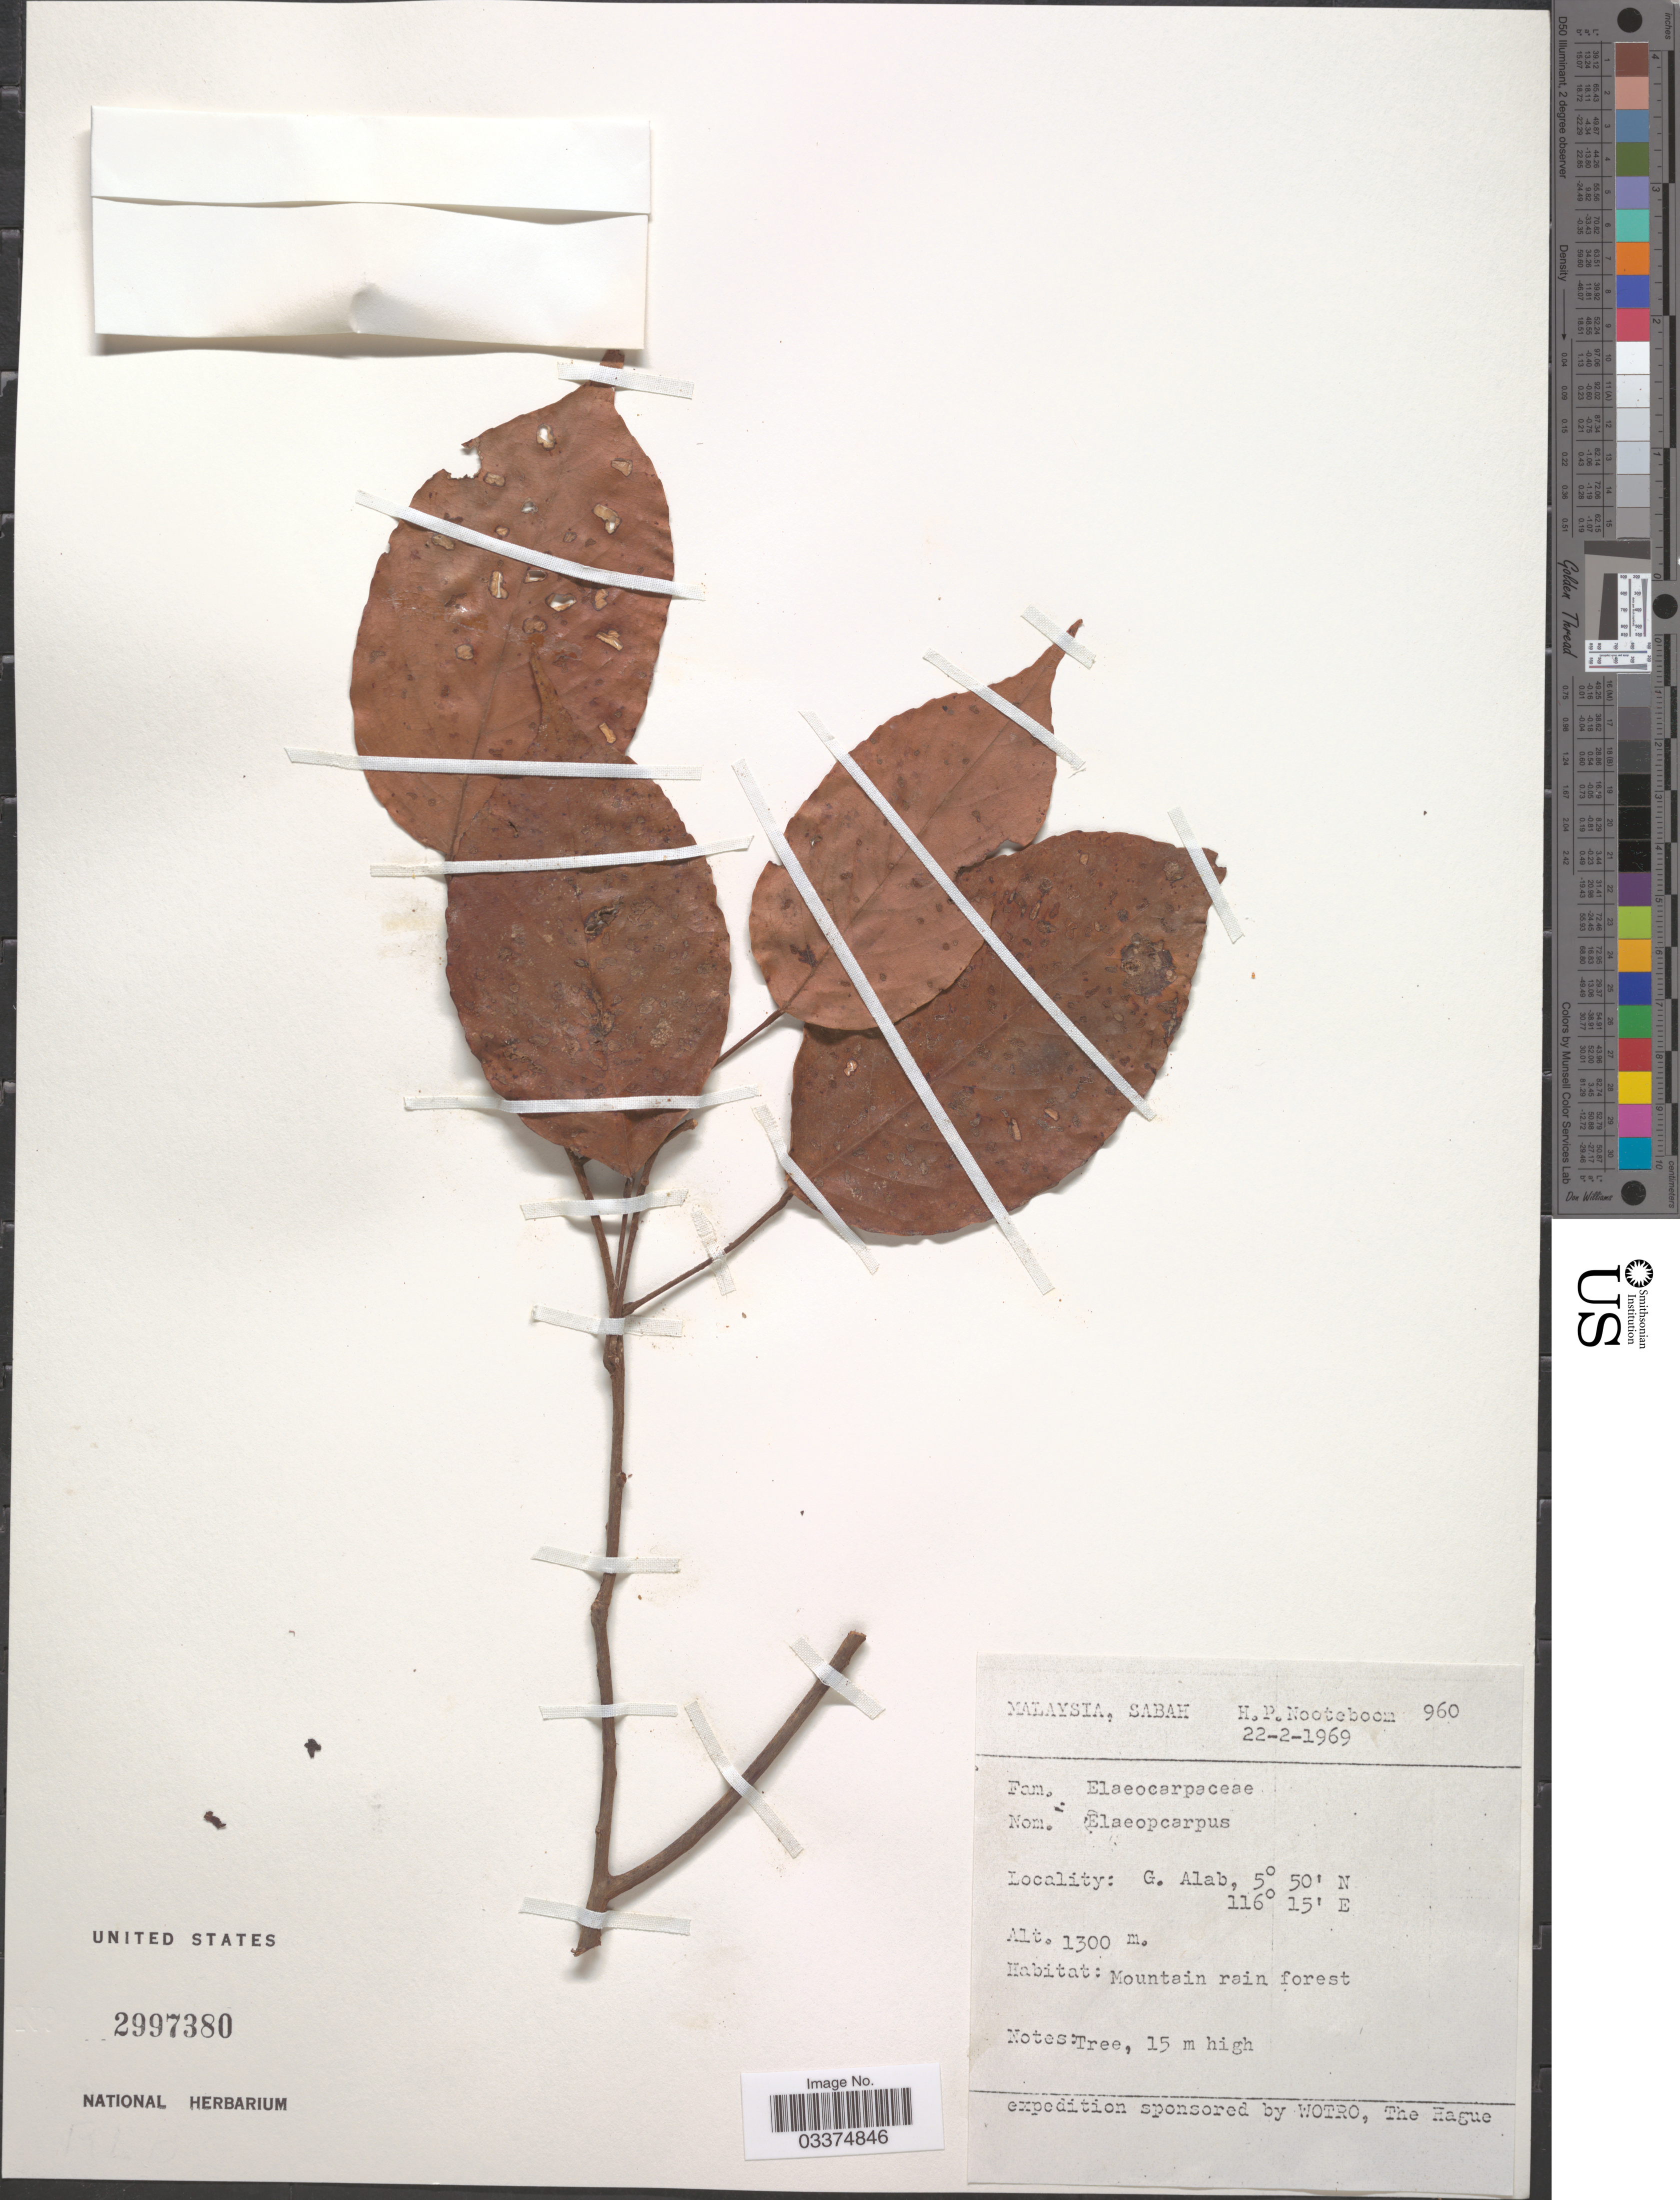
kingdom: Plantae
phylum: Tracheophyta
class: Magnoliopsida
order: Oxalidales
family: Elaeocarpaceae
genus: Elaeocarpus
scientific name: Elaeocarpus sp.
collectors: H. P. Nooteboom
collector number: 960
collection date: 1969-02-22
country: Malaysia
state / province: Sabah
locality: G. Alab.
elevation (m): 1300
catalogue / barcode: US 2997380